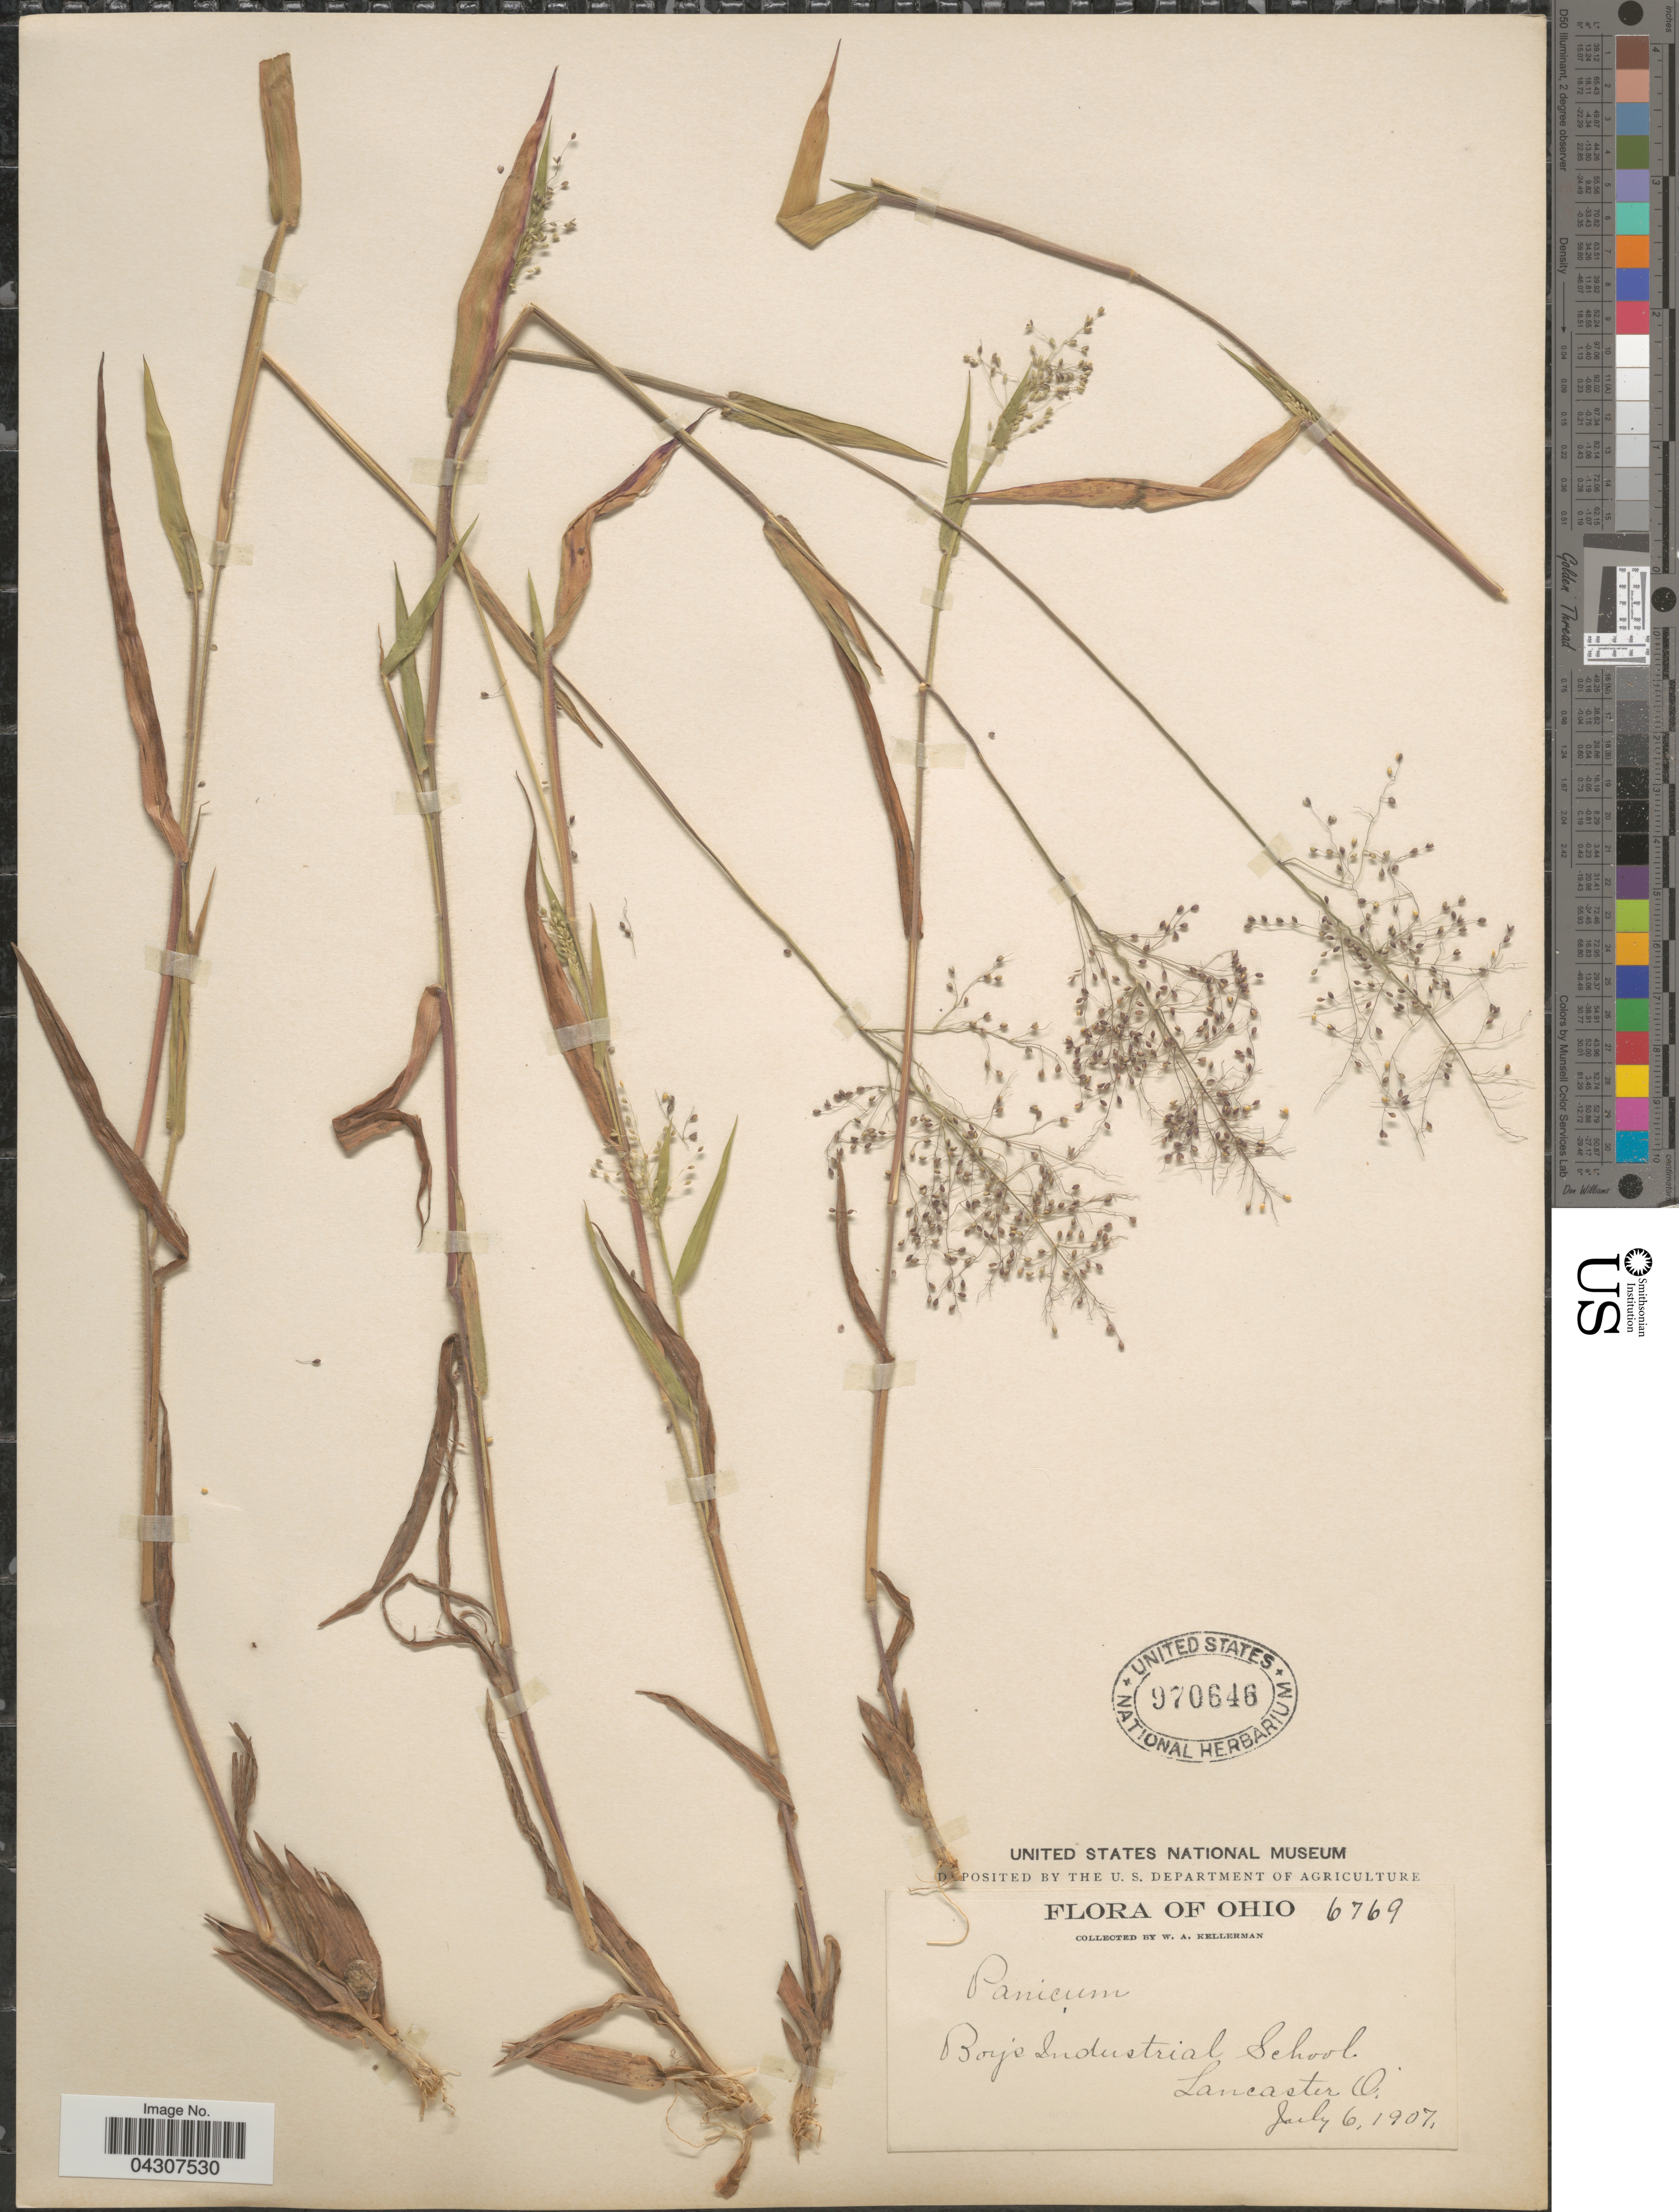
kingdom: Plantae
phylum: Tracheophyta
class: Liliopsida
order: Poales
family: Poaceae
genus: Dichanthelium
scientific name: Dichanthelium acuminatum var. acuminatum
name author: (Sw.) Gould & C.A. Clark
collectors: W. Kellerman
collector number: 6769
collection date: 1907-07-06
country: United States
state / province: Ohio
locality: Boy's Industrial School. Lancaster.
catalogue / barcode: US 970646